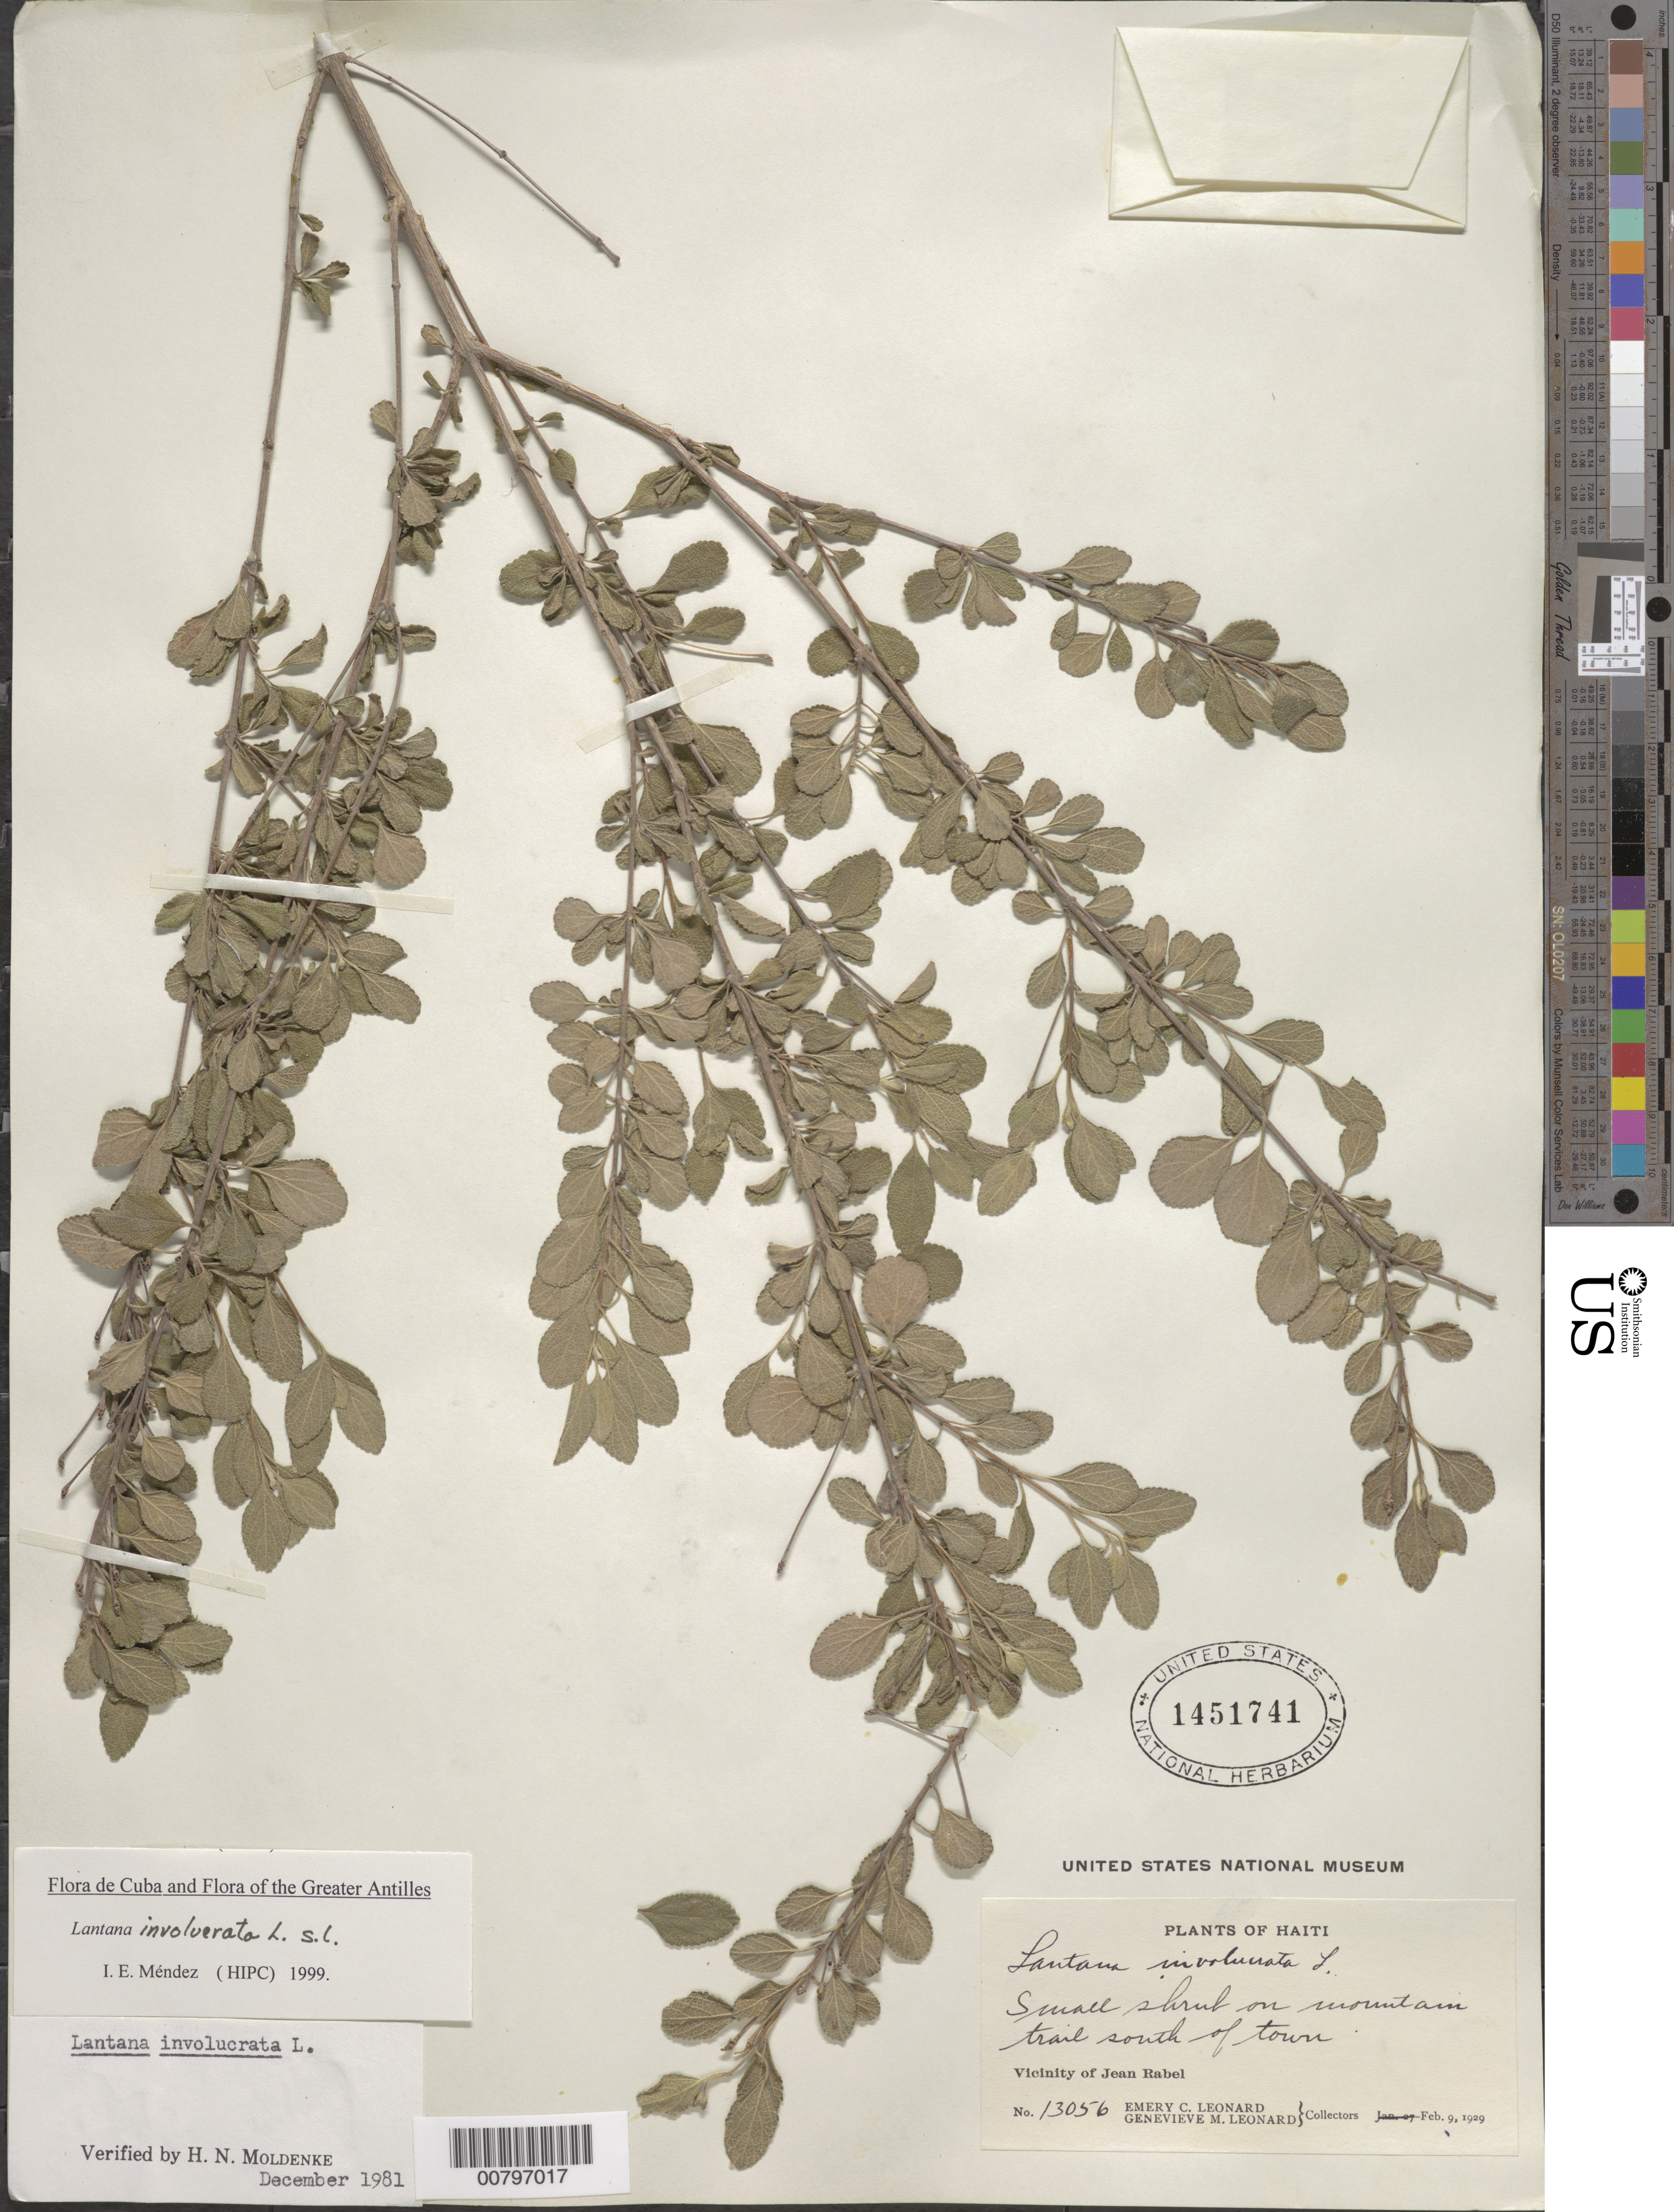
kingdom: Plantae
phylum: Tracheophyta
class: Magnoliopsida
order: Lamiales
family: Verbenaceae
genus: Lantana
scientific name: Lantana involucrata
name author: L.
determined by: Méndez, Isidro E., (HIPC)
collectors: E. C. Leonard & G. M. Leonard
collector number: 13056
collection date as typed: Sep 1929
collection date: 1929-09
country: Haiti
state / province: Nord-Ouest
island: Hispaniola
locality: S of Jean Rabel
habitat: Mountain trail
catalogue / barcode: US 1451741